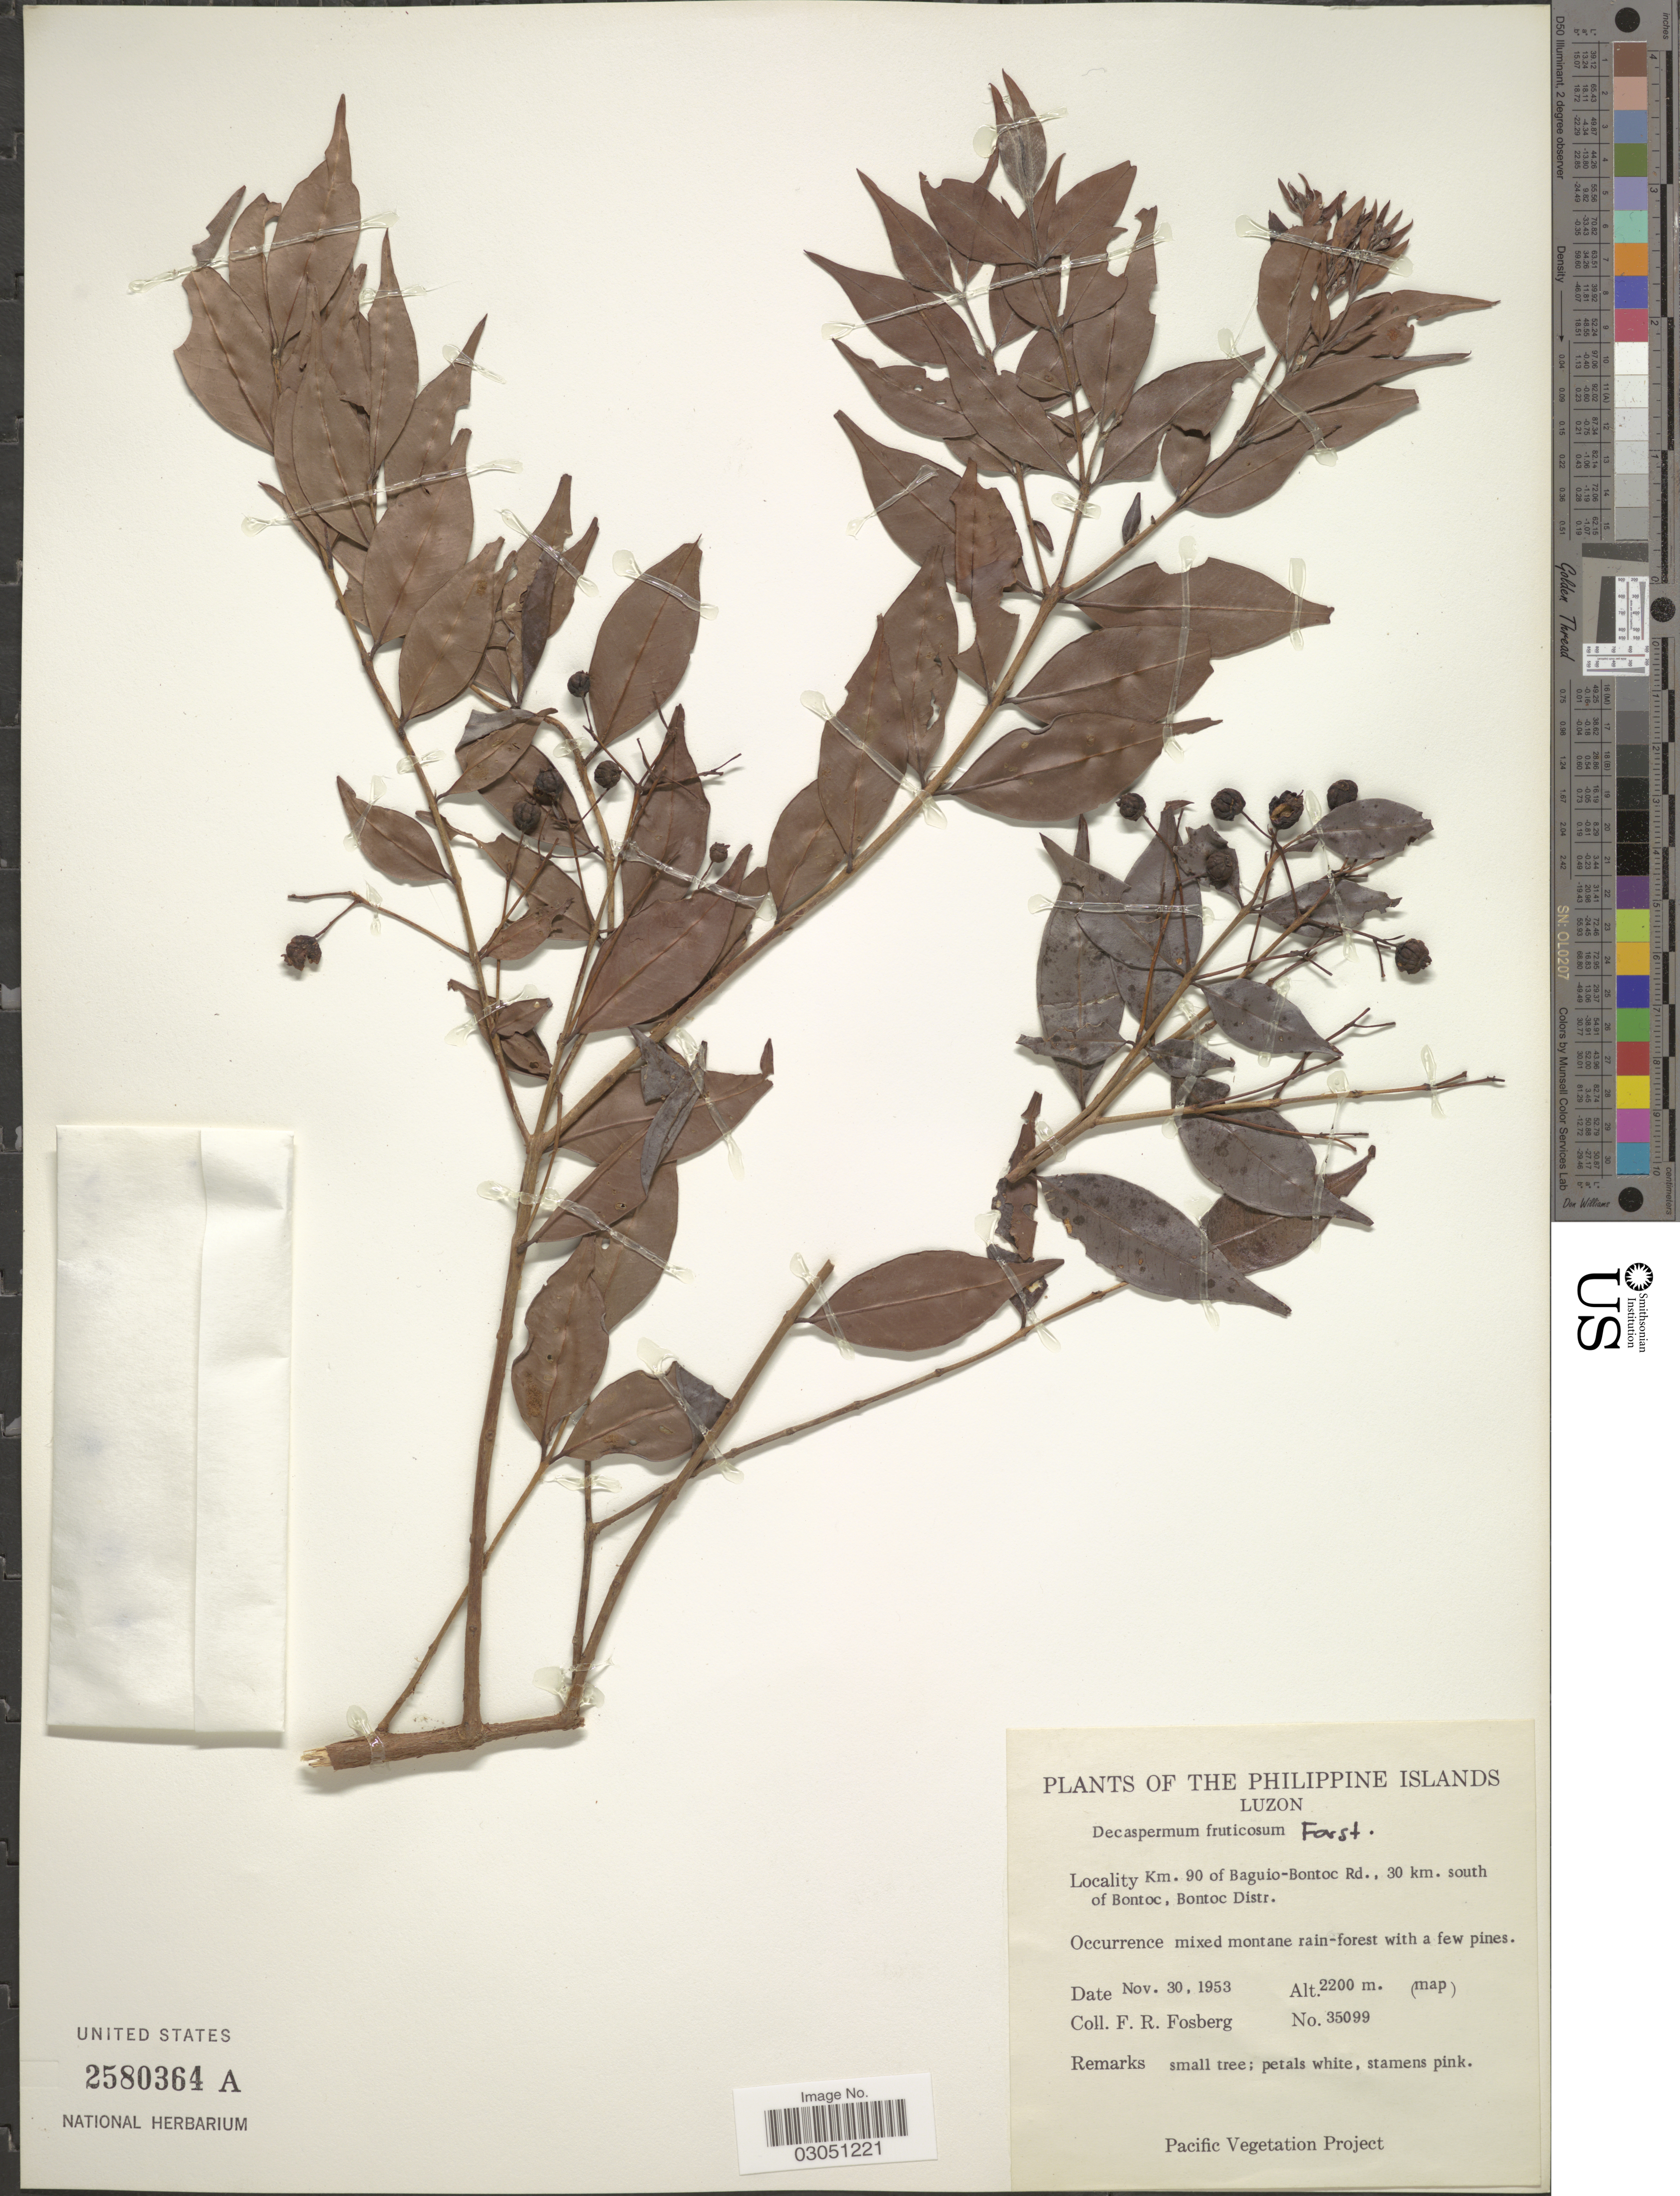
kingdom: Plantae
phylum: Tracheophyta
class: Magnoliopsida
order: Myrtales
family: Myrtaceae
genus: Decaspermum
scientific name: Decaspermum fruticosum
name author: J.R. Forst. & G. Forst.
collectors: F. R. Fosberg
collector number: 35099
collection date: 1953-11-30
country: Philippines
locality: The Philippine Islands, Luzon, Km. 90 of Baguio-Bontoc Rd., 30 km. south of Bontoc, Bontoc Distr.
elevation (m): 2200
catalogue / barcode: US 2580364A